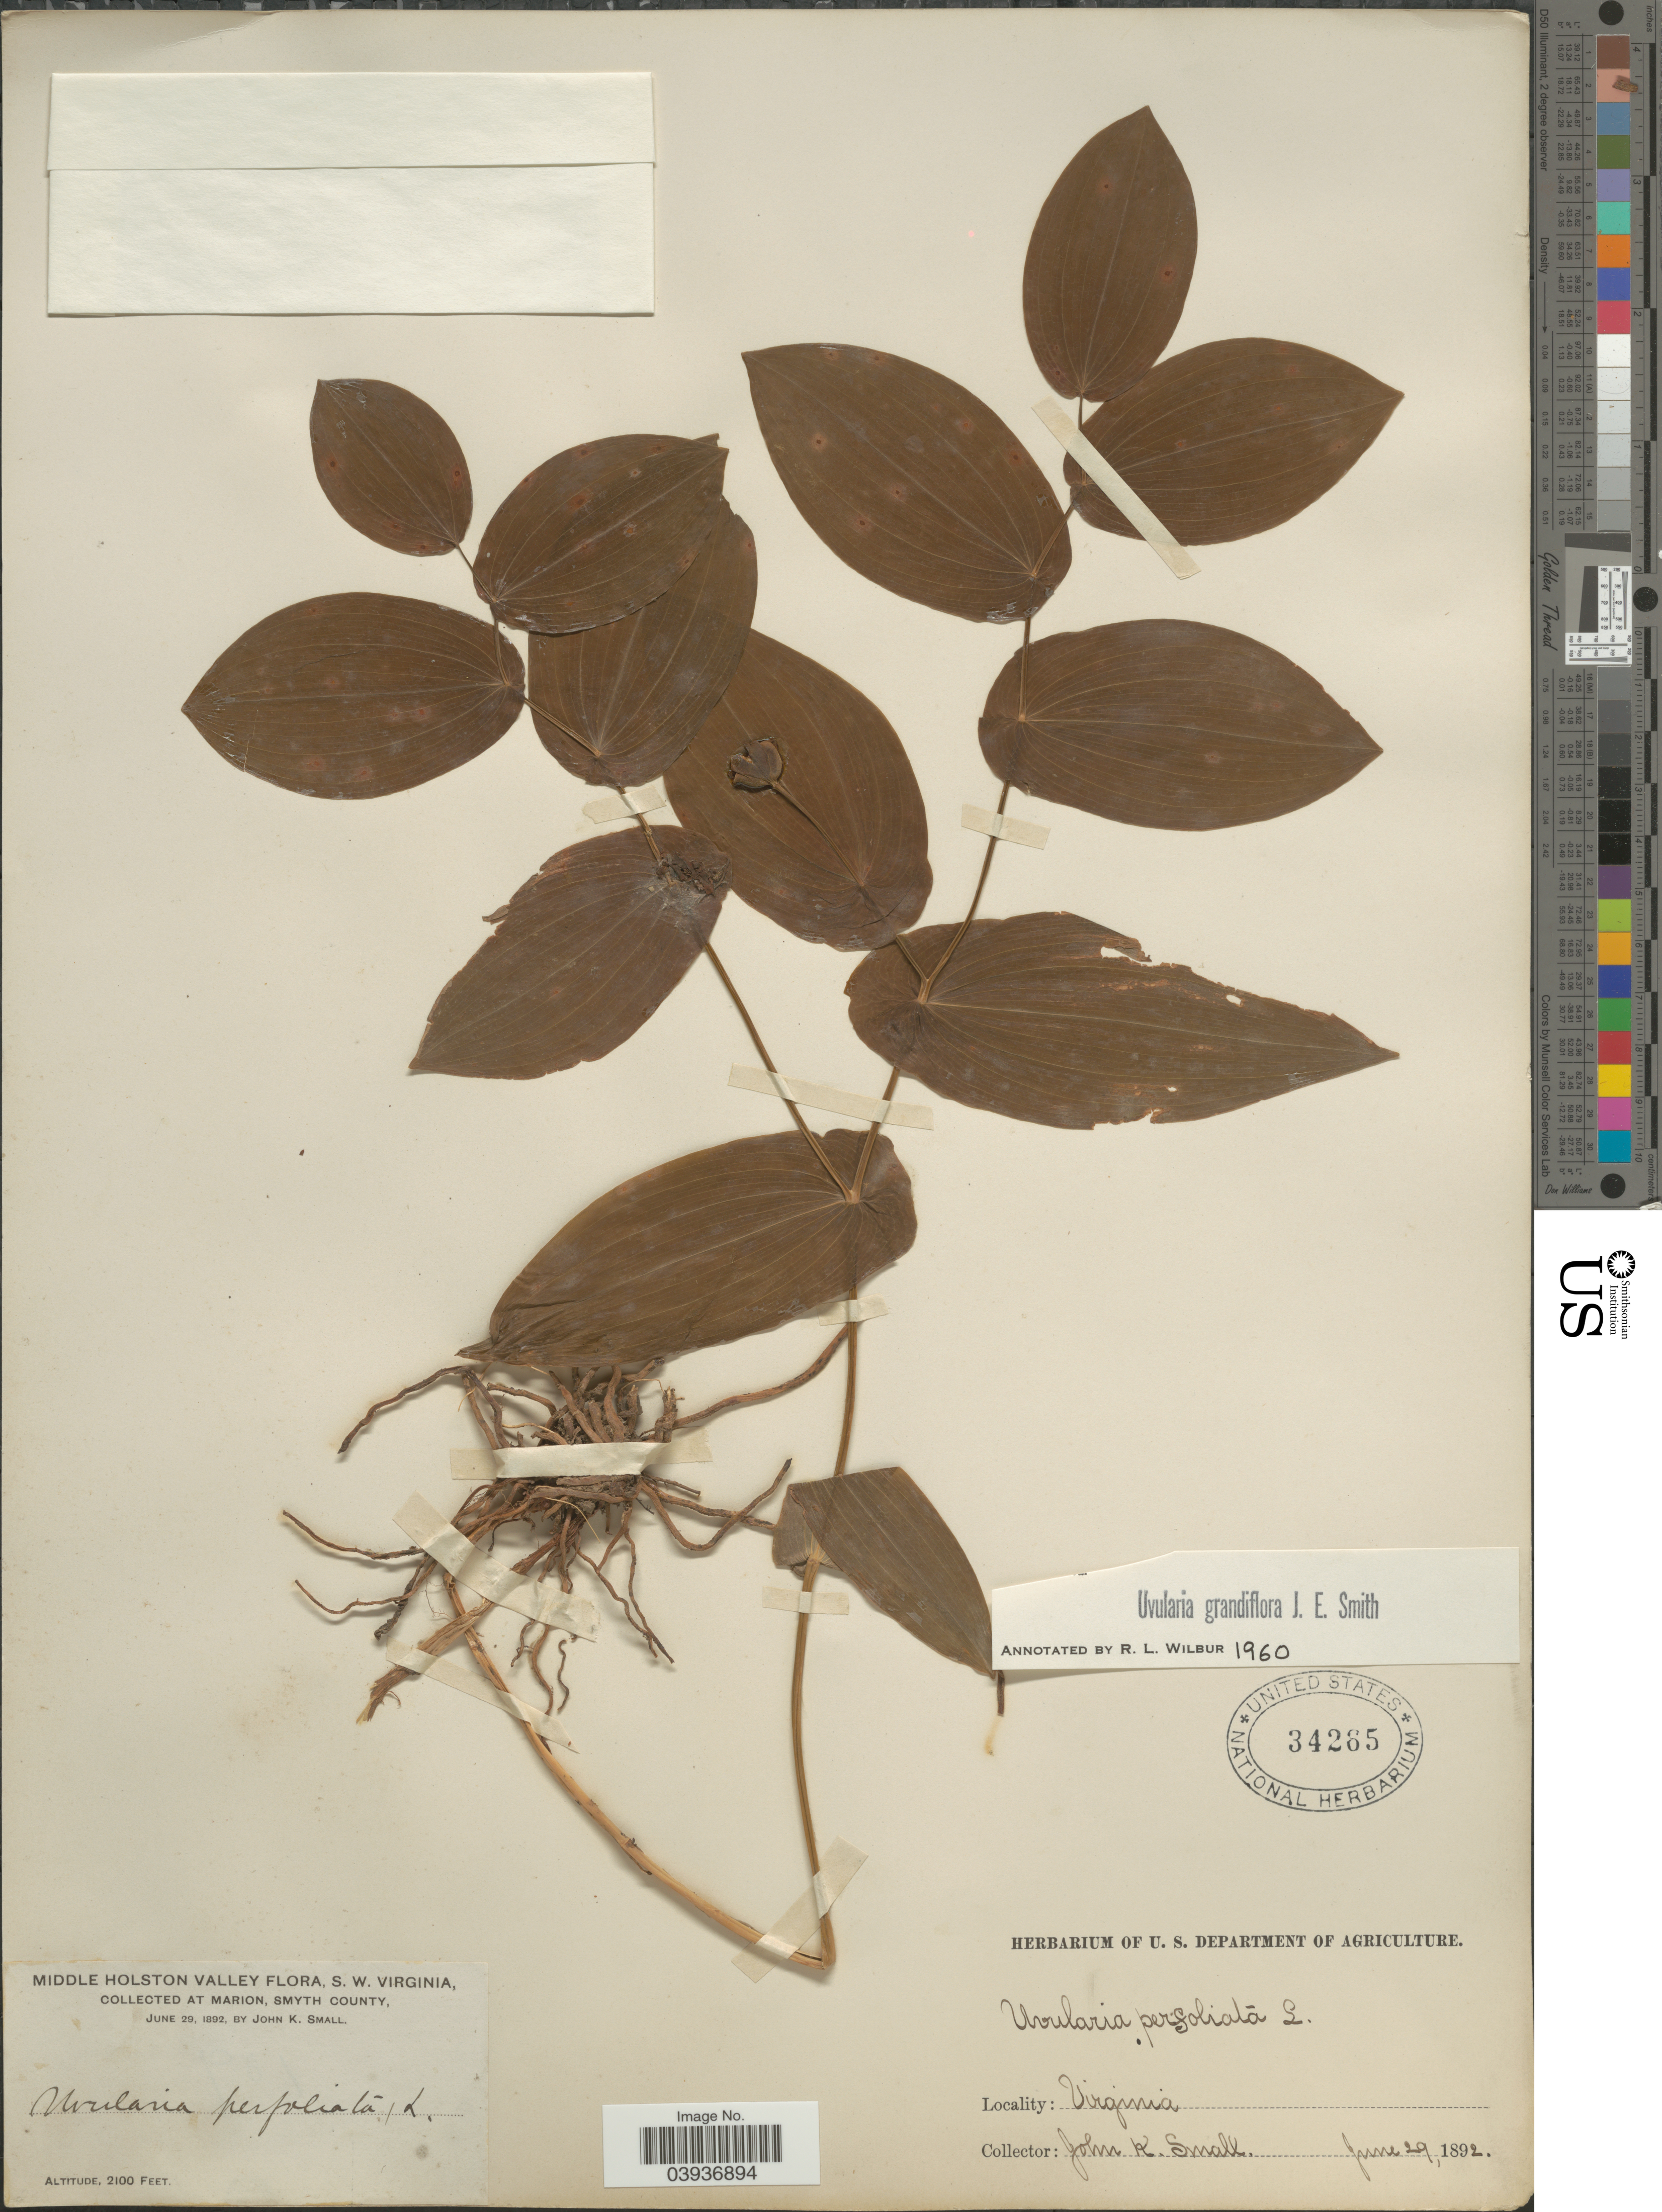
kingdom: Plantae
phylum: Tracheophyta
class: Liliopsida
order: Liliales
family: Colchicaceae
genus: Uvularia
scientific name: Uvularia grandiflora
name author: Sm.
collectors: J. K. Small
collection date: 1892-06-29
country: United States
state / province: Virginia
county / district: Smyth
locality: Middle Holston Valley, S.W. Virginia, at Marion, Smyth County.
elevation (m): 640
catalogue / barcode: US 34265